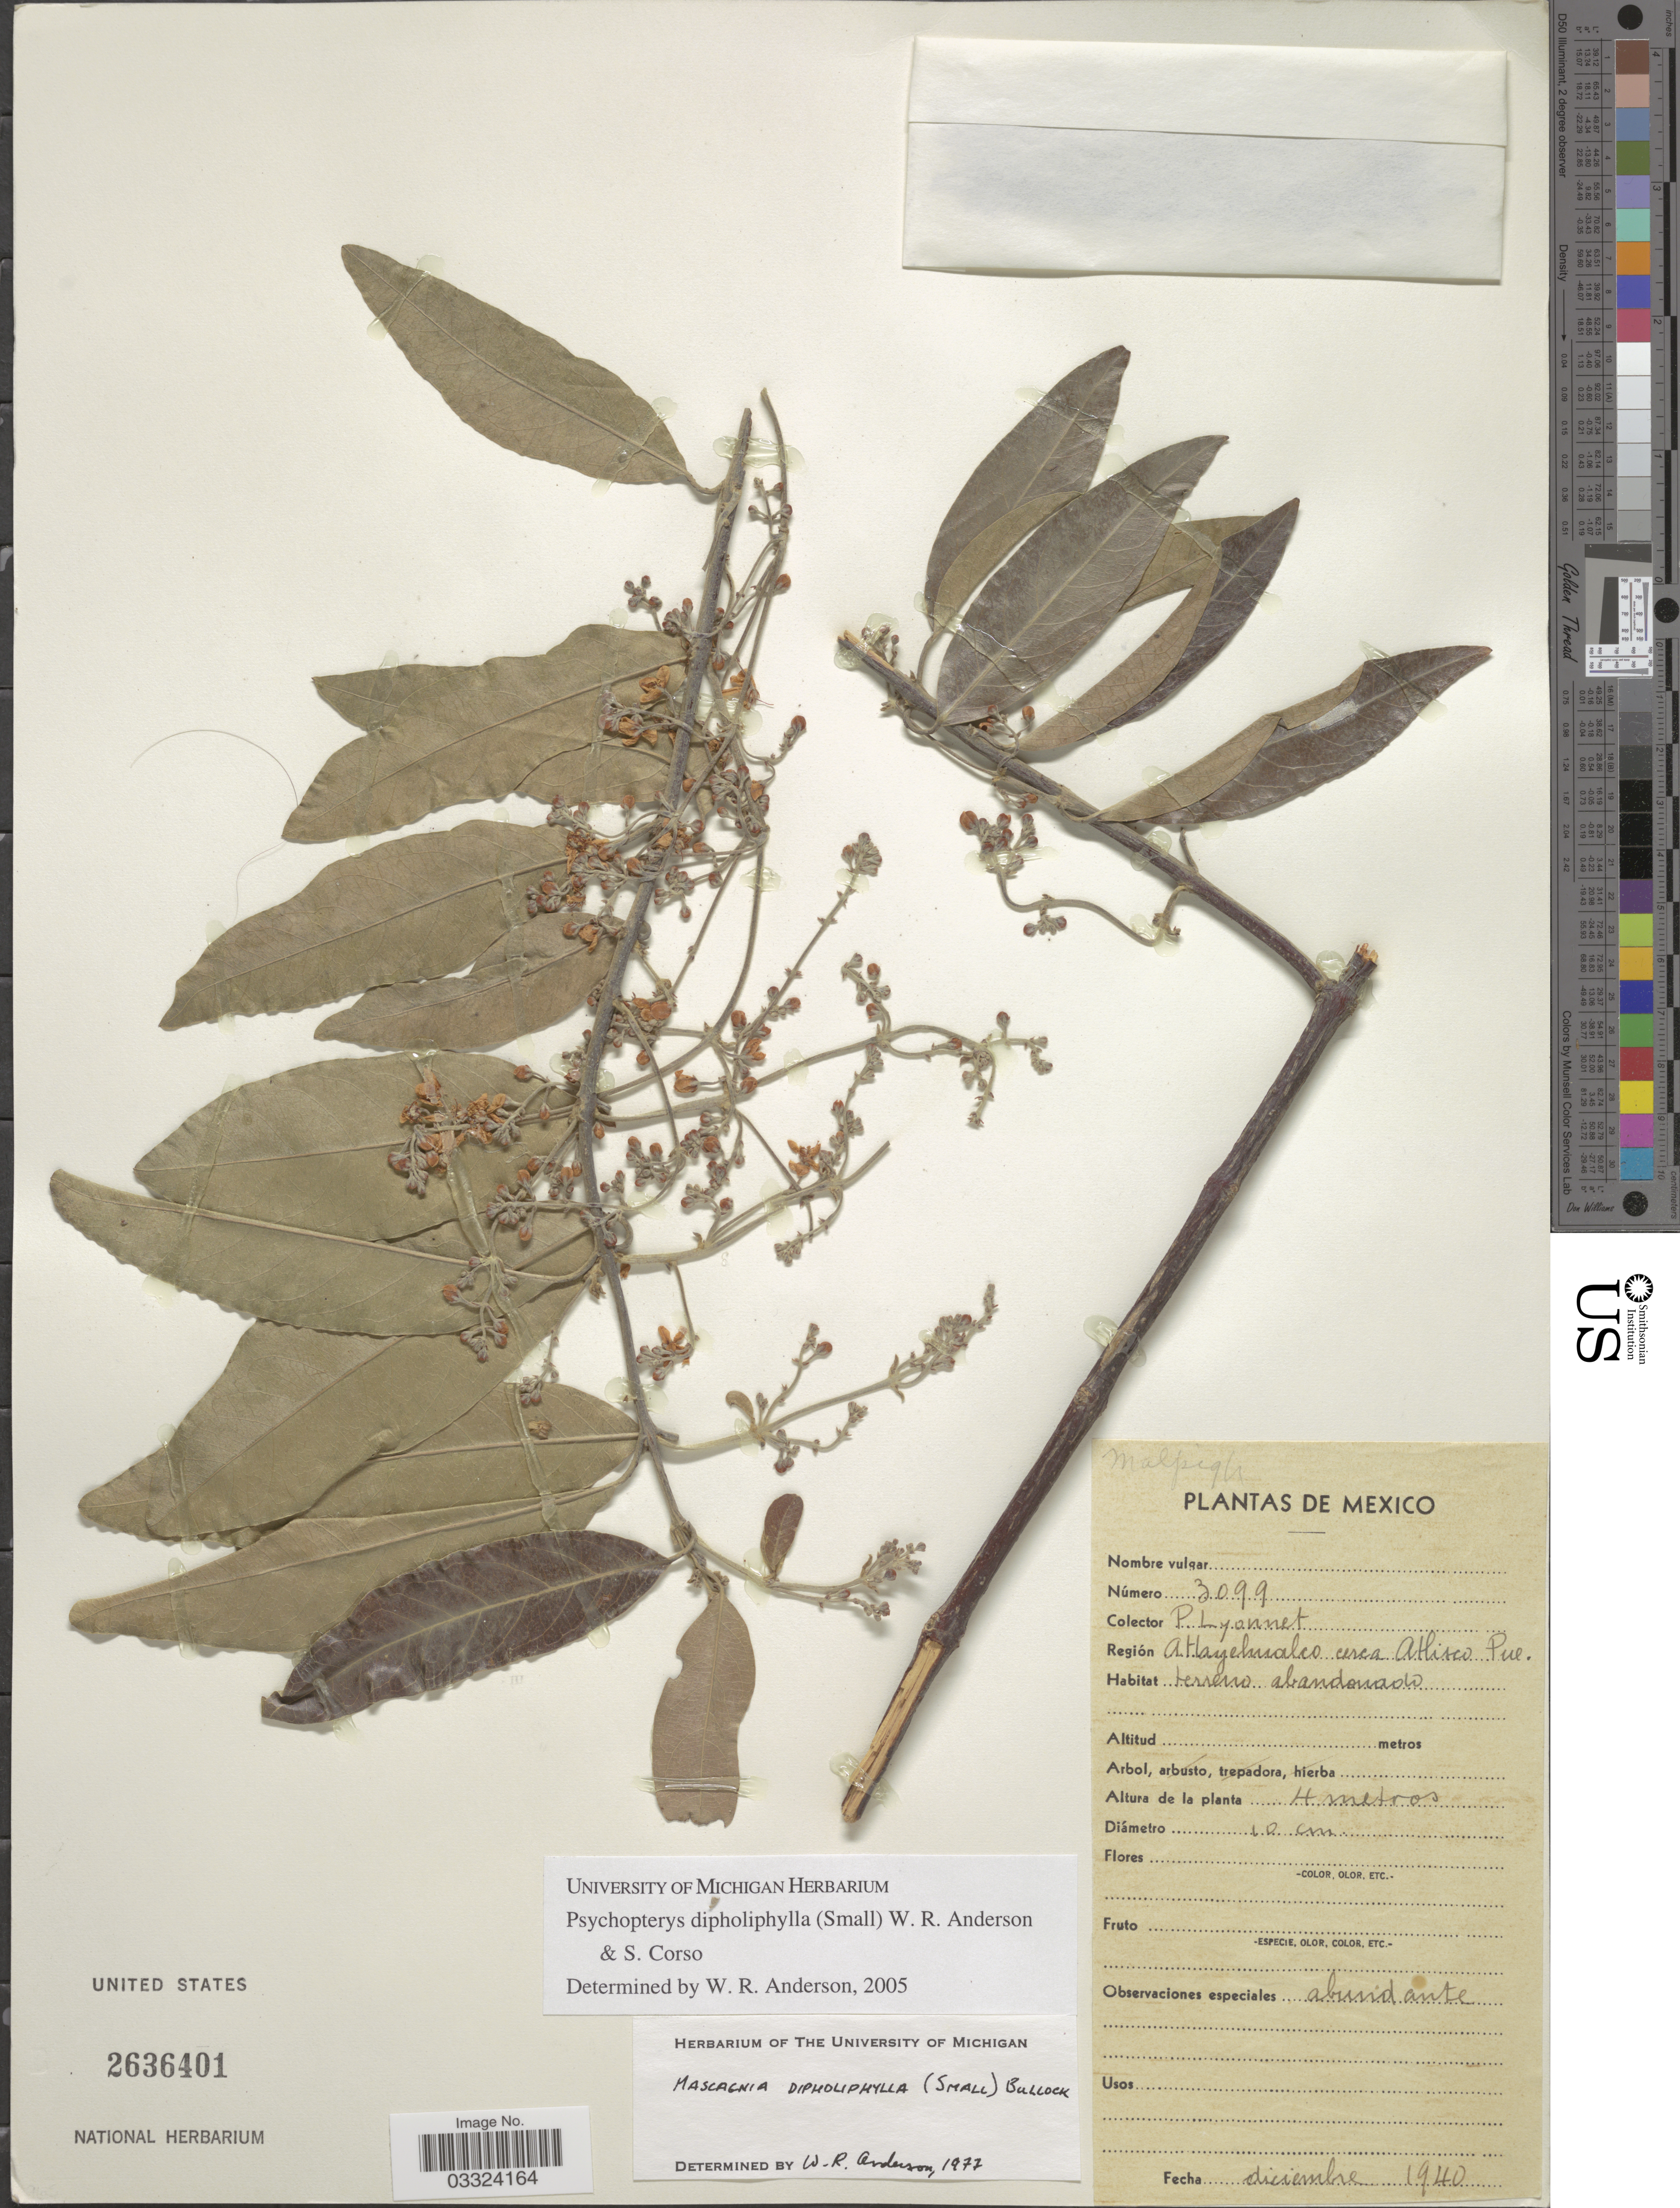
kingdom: Plantae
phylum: Tracheophyta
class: Magnoliopsida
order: Malpighiales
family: Malpighiaceae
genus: Psychopterys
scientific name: Psychopterys dipholiphylla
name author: (Small) W.R. Anderson & Corso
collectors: P. Lyonnet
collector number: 3099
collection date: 1940-12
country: Mexico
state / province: Puebla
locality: A Hayehualco cerca Atlisco.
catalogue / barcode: US 2636401